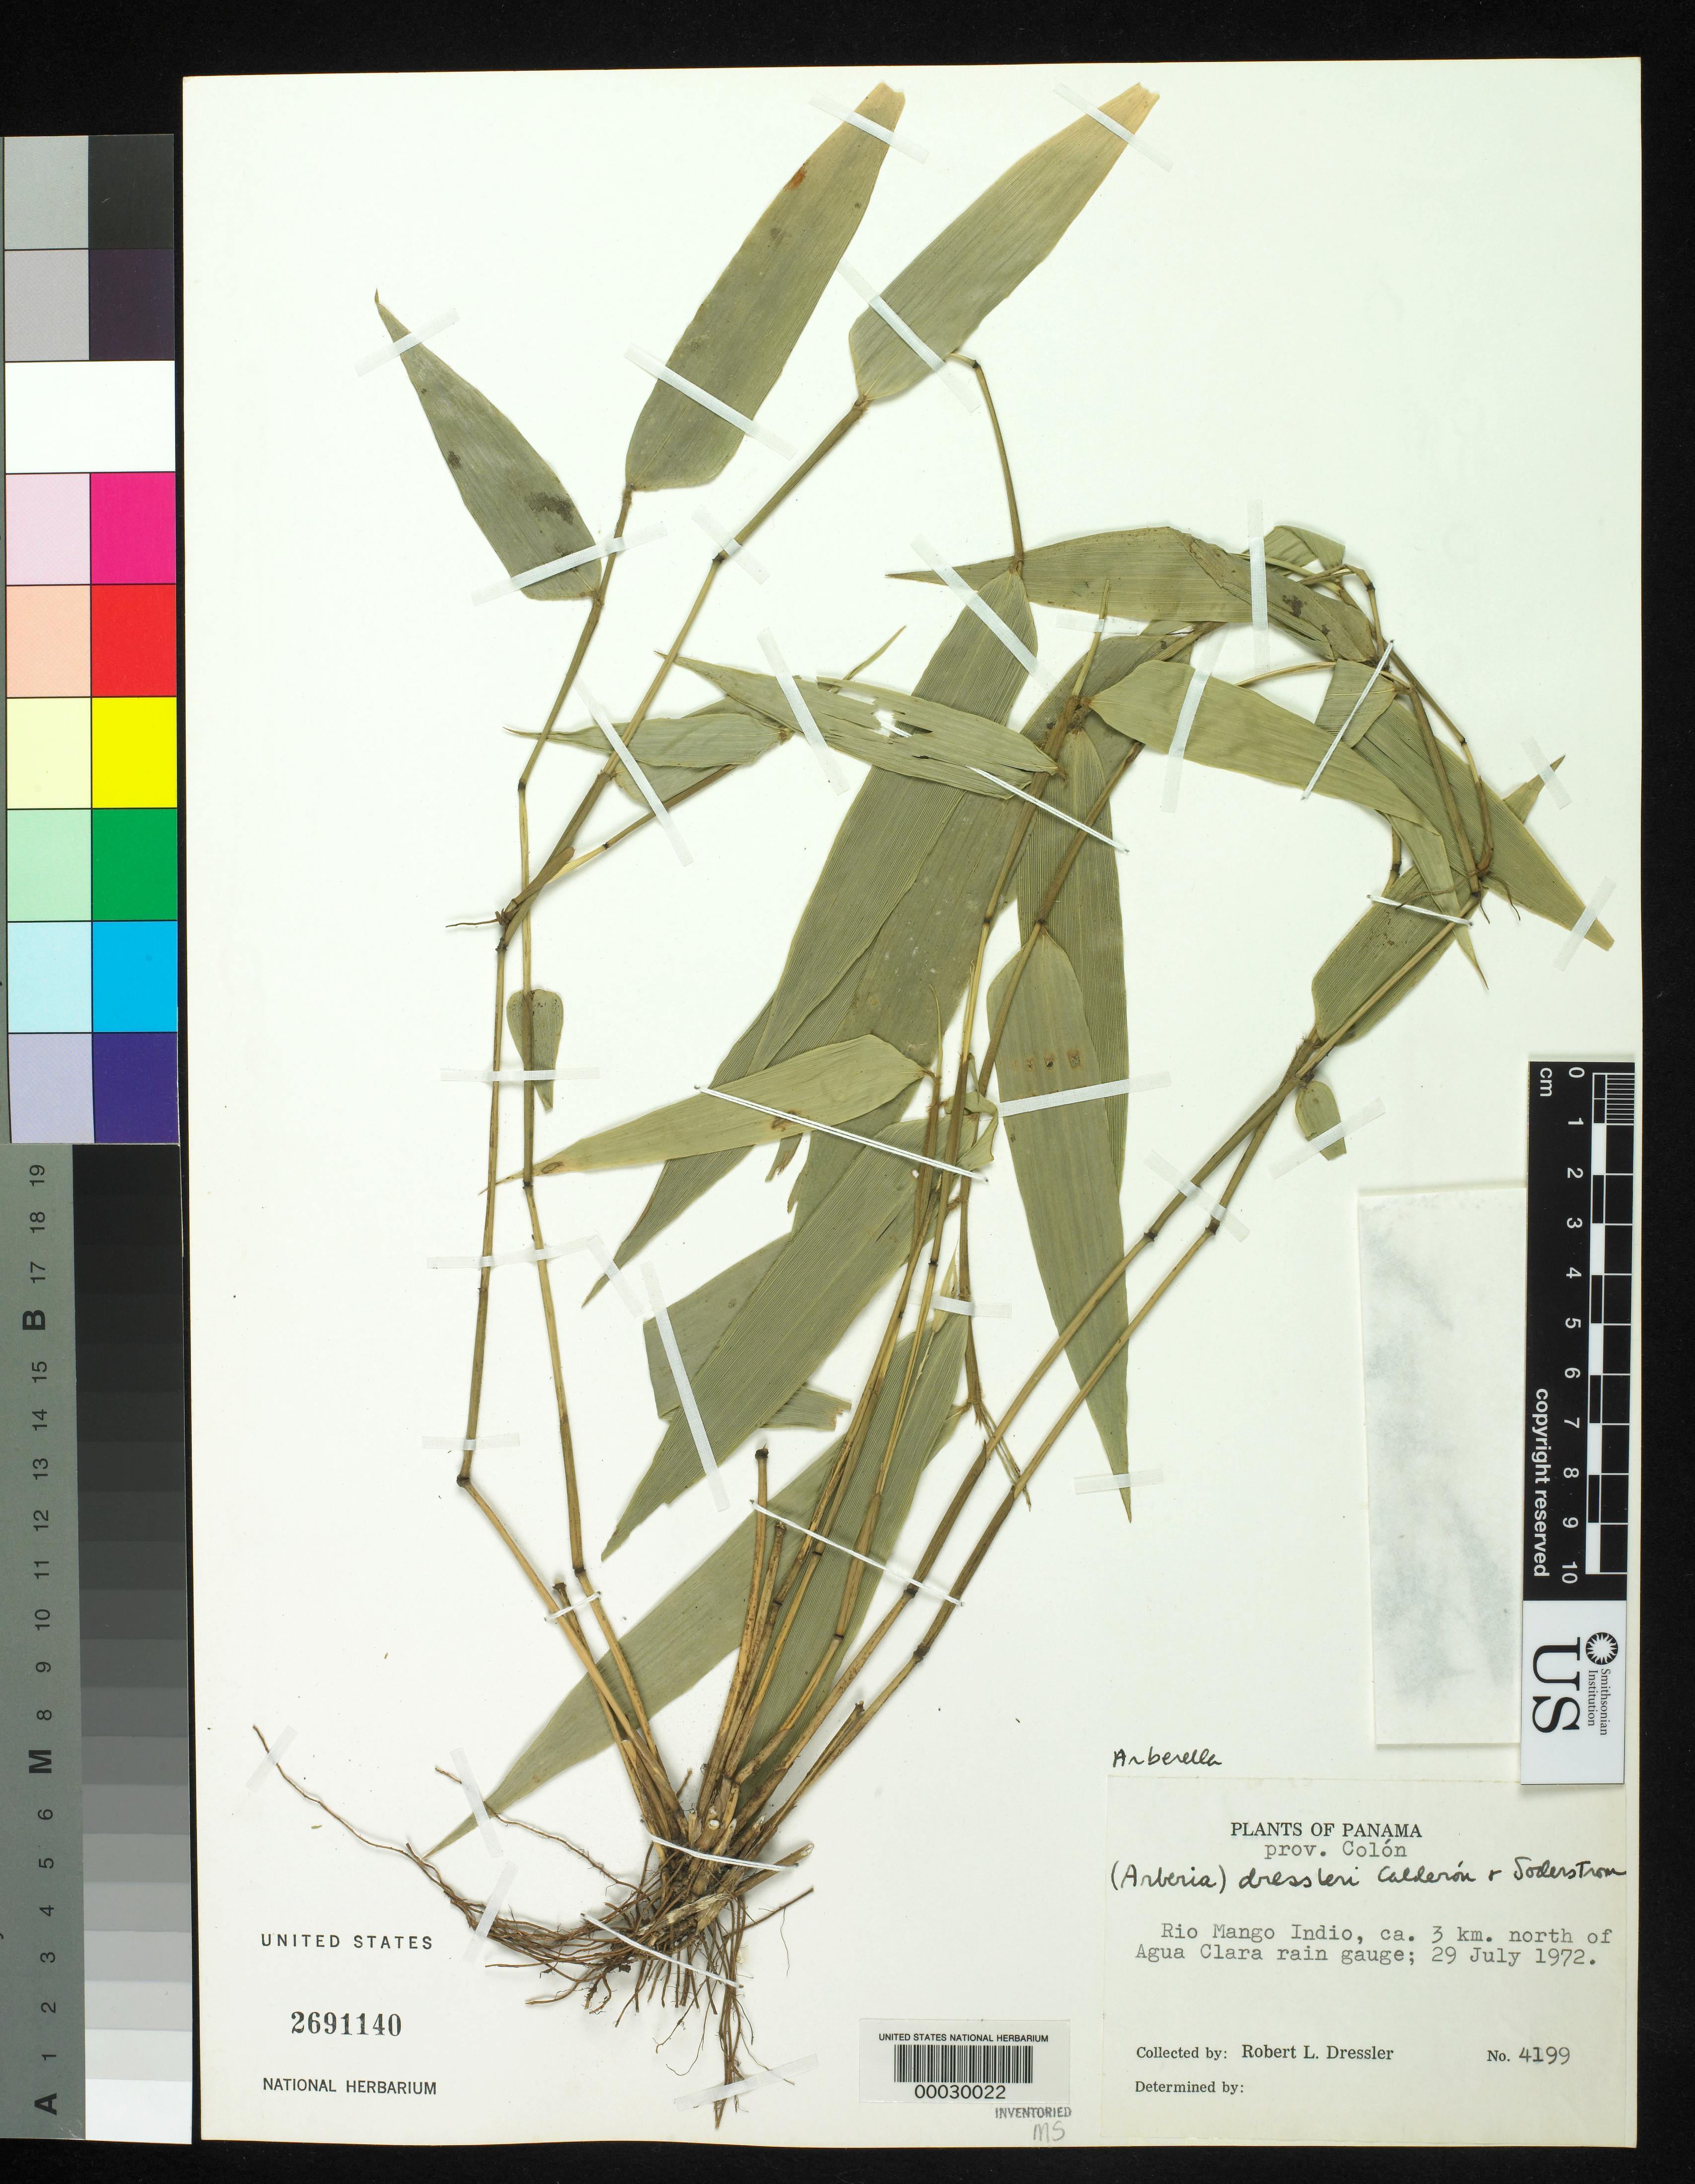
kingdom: Plantae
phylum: Tracheophyta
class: Liliopsida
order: Poales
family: Poaceae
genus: Arberella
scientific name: Arberella dressleri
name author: C. E. Calderón & Soderstr.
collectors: R. Dressler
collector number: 4199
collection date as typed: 29 Jul 1972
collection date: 1972-07-29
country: Panama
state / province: Colón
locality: Rio mango Indio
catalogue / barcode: US 2691140